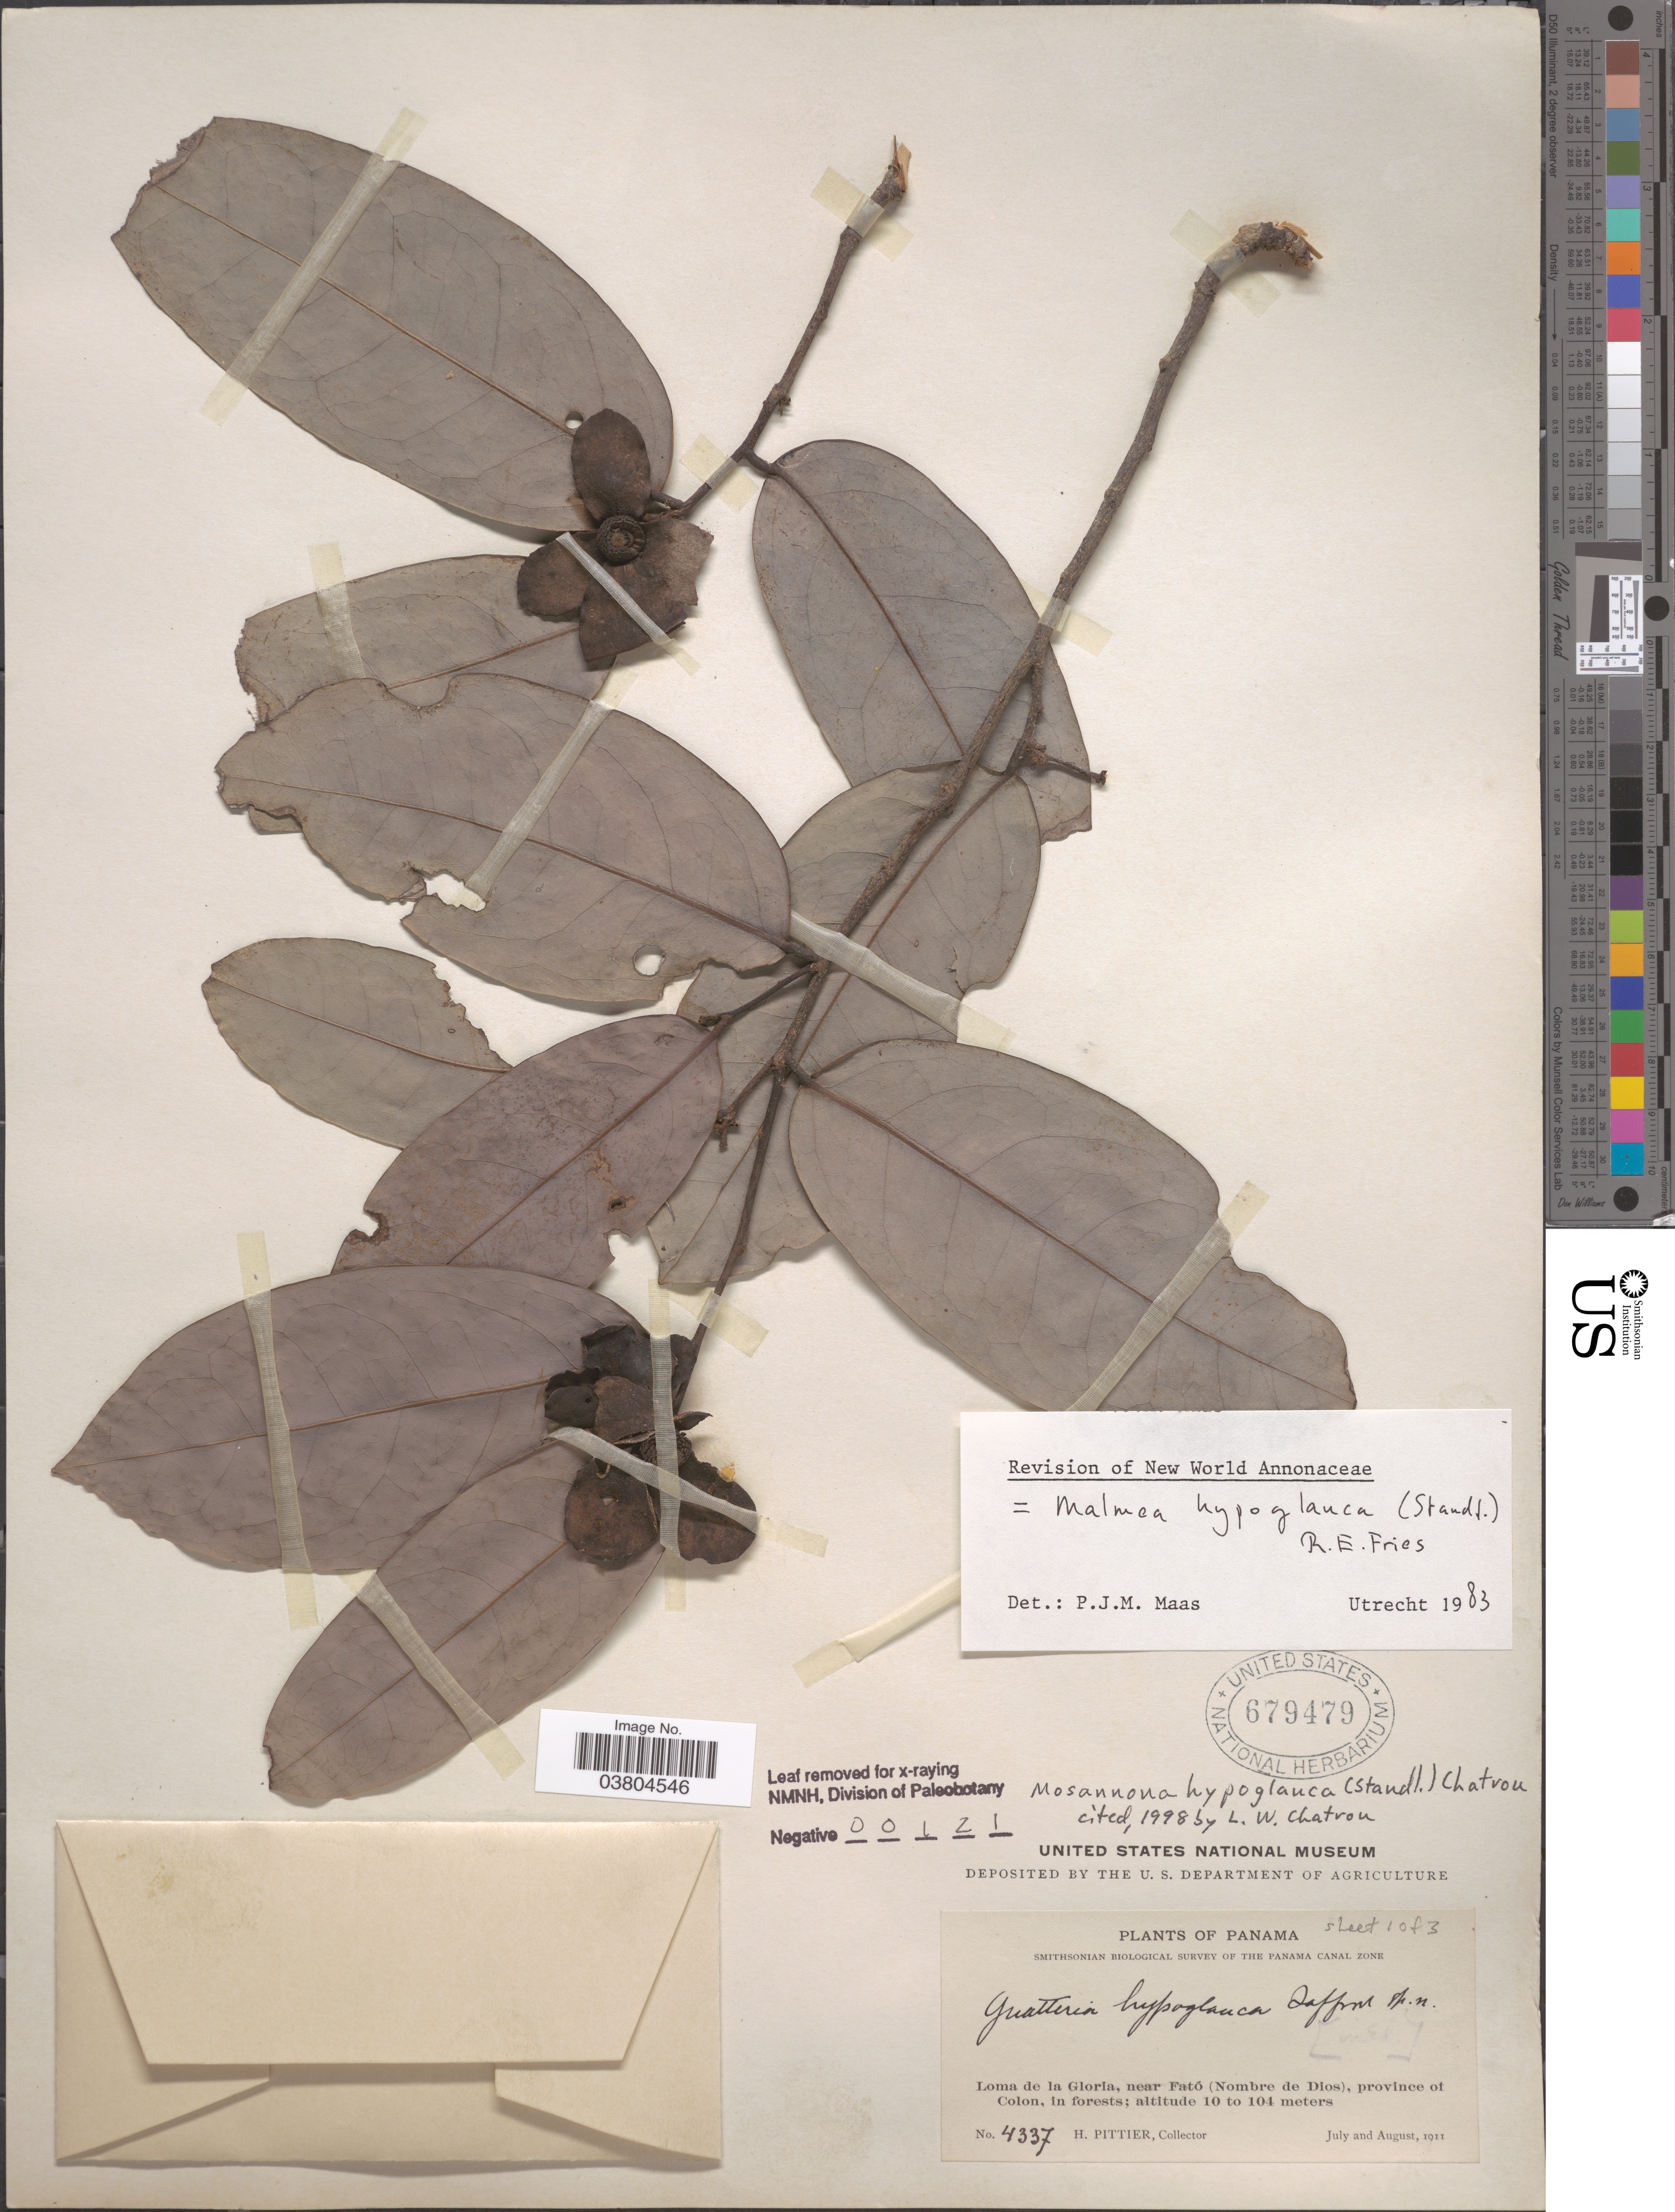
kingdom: Plantae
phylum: Tracheophyta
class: Magnoliopsida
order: Magnoliales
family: Annonaceae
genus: Mosannona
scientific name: Mosannona hypoglauca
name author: (Standl.) Chatron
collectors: H. F. Pittier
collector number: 4337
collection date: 1911-07/1911-08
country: Panama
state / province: Colón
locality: Loma de la Gloria, near Fató (Nombre de Dios), province of Colon.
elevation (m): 10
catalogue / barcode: US 679479